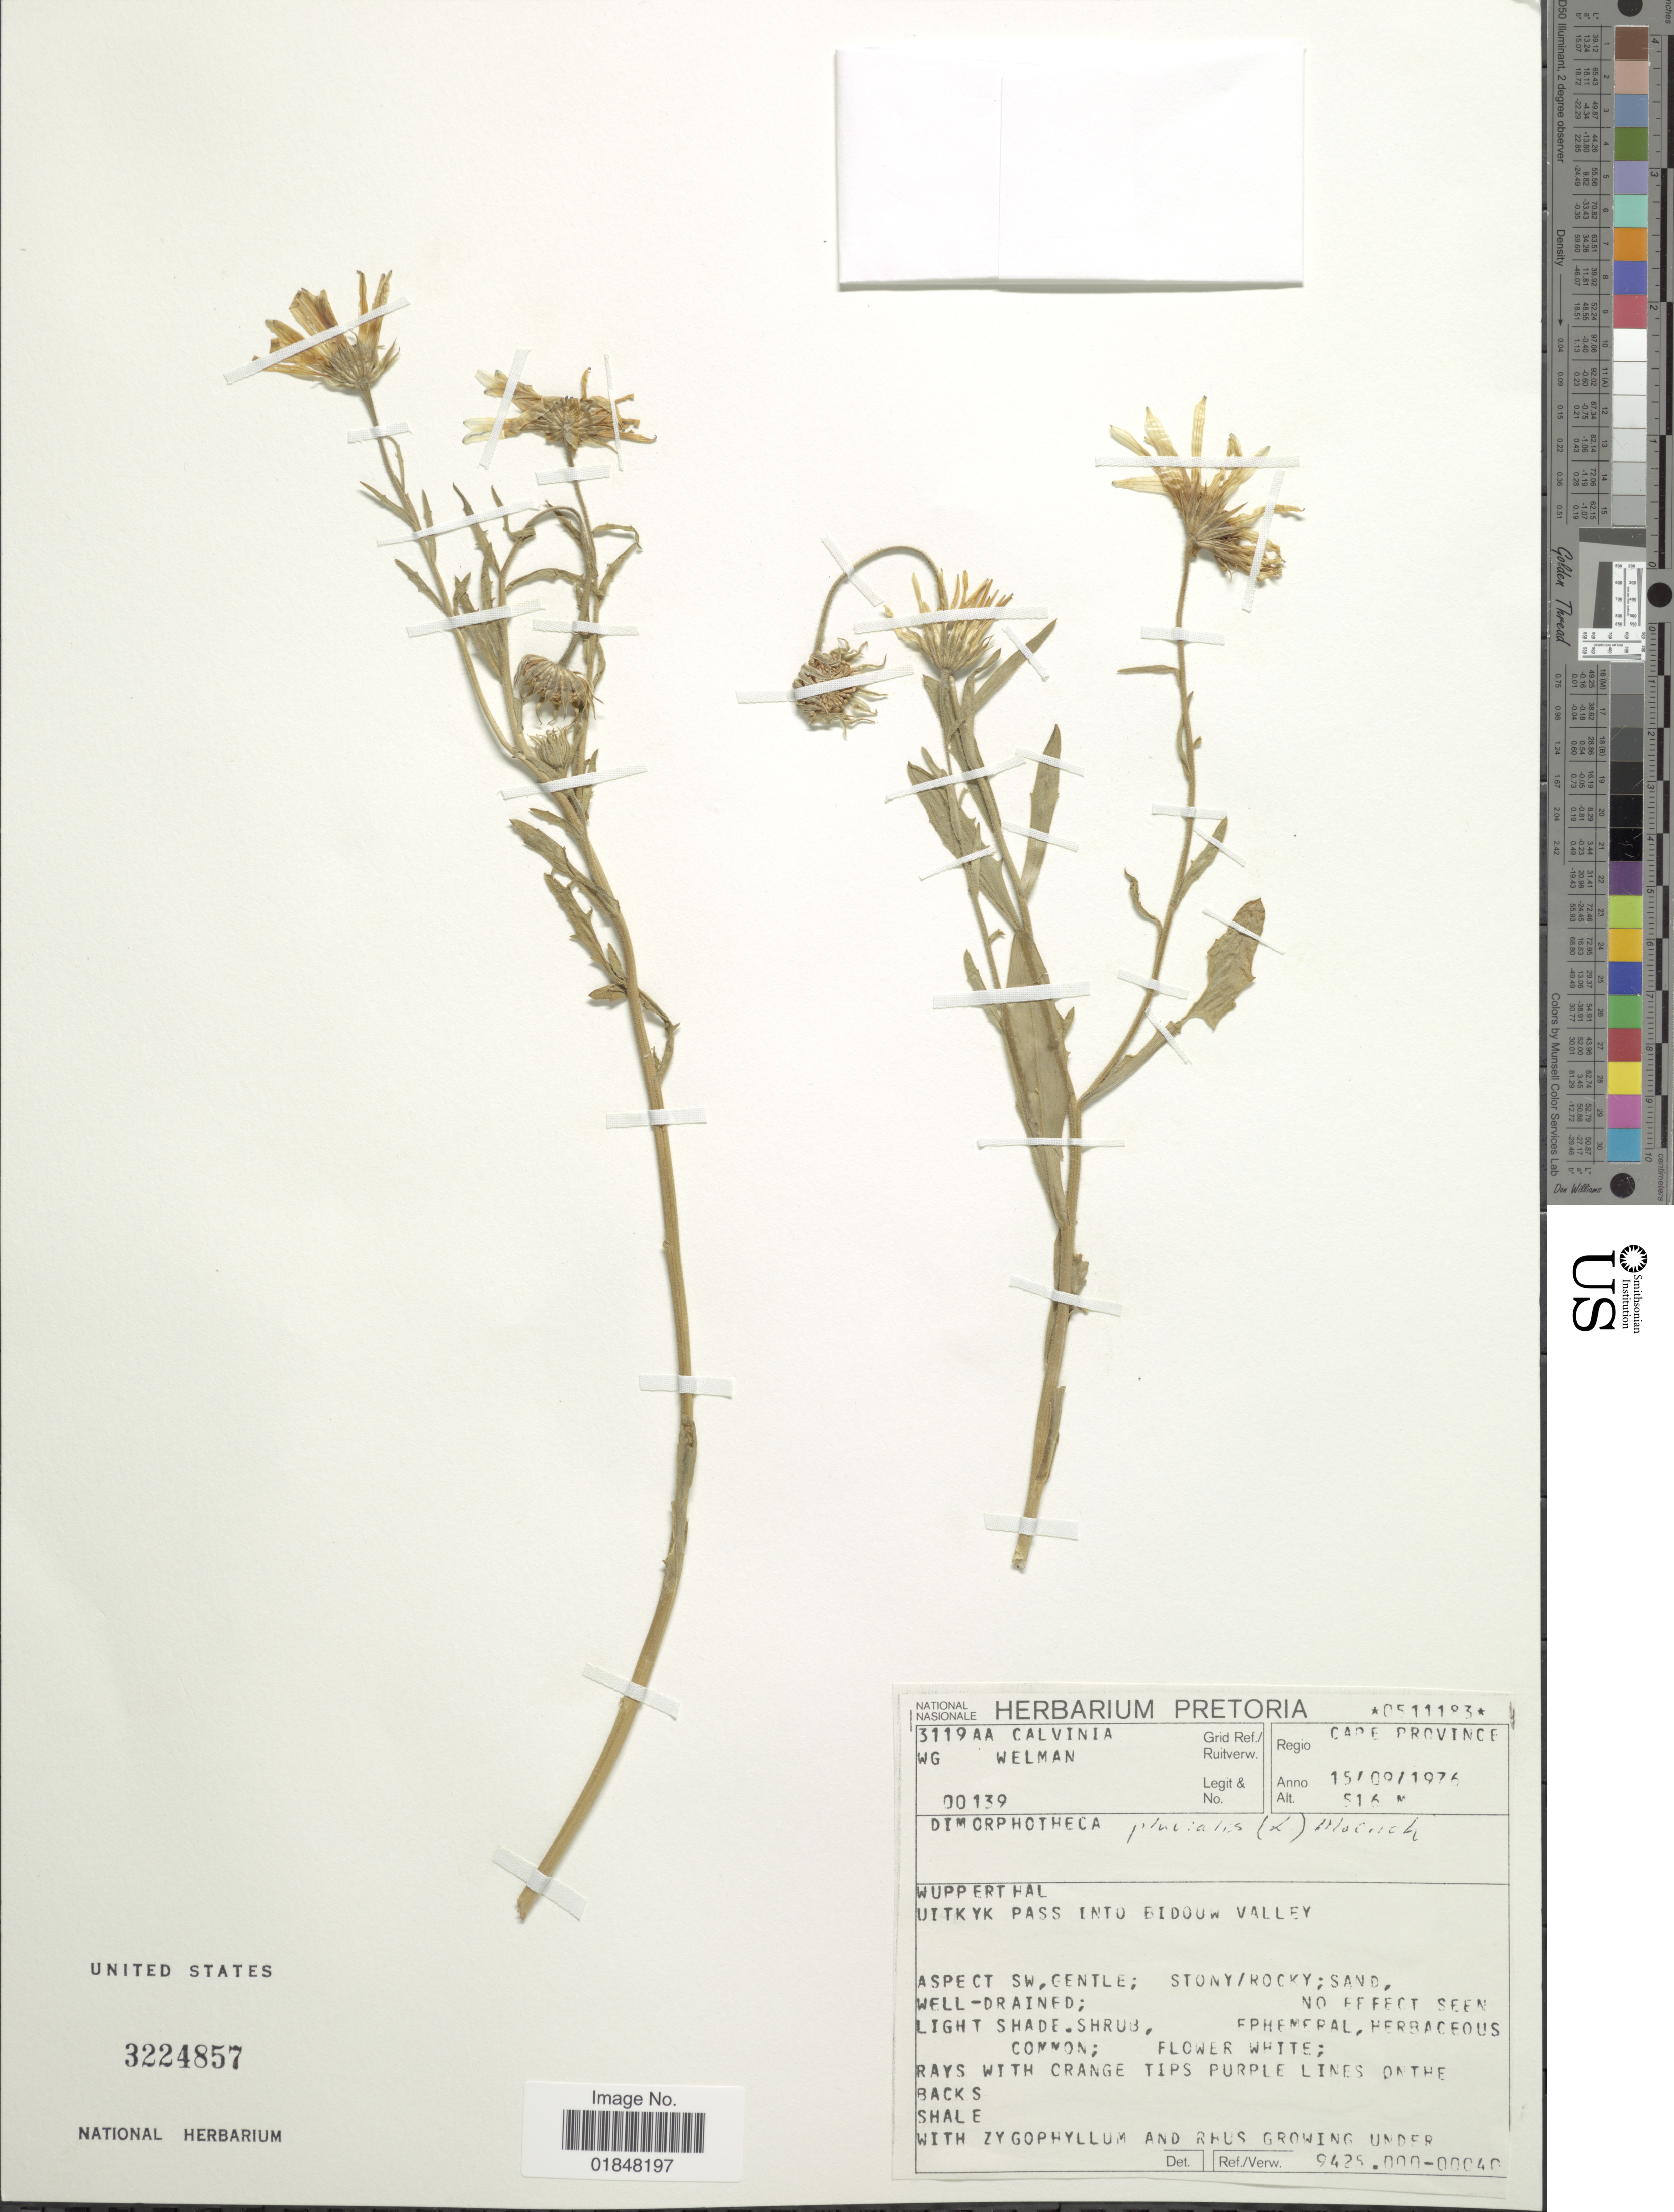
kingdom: Plantae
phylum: Tracheophyta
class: Magnoliopsida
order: Asterales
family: Asteraceae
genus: Dimorphotheca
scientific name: Dimorphotheca pluvialis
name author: (L.) Moench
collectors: W. G. Welman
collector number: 00139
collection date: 1976-09-15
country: South Africa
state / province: Western Cape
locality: Wupperthal, Uitkyk Pass into Bidouw Valley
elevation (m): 516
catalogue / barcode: US 3224857